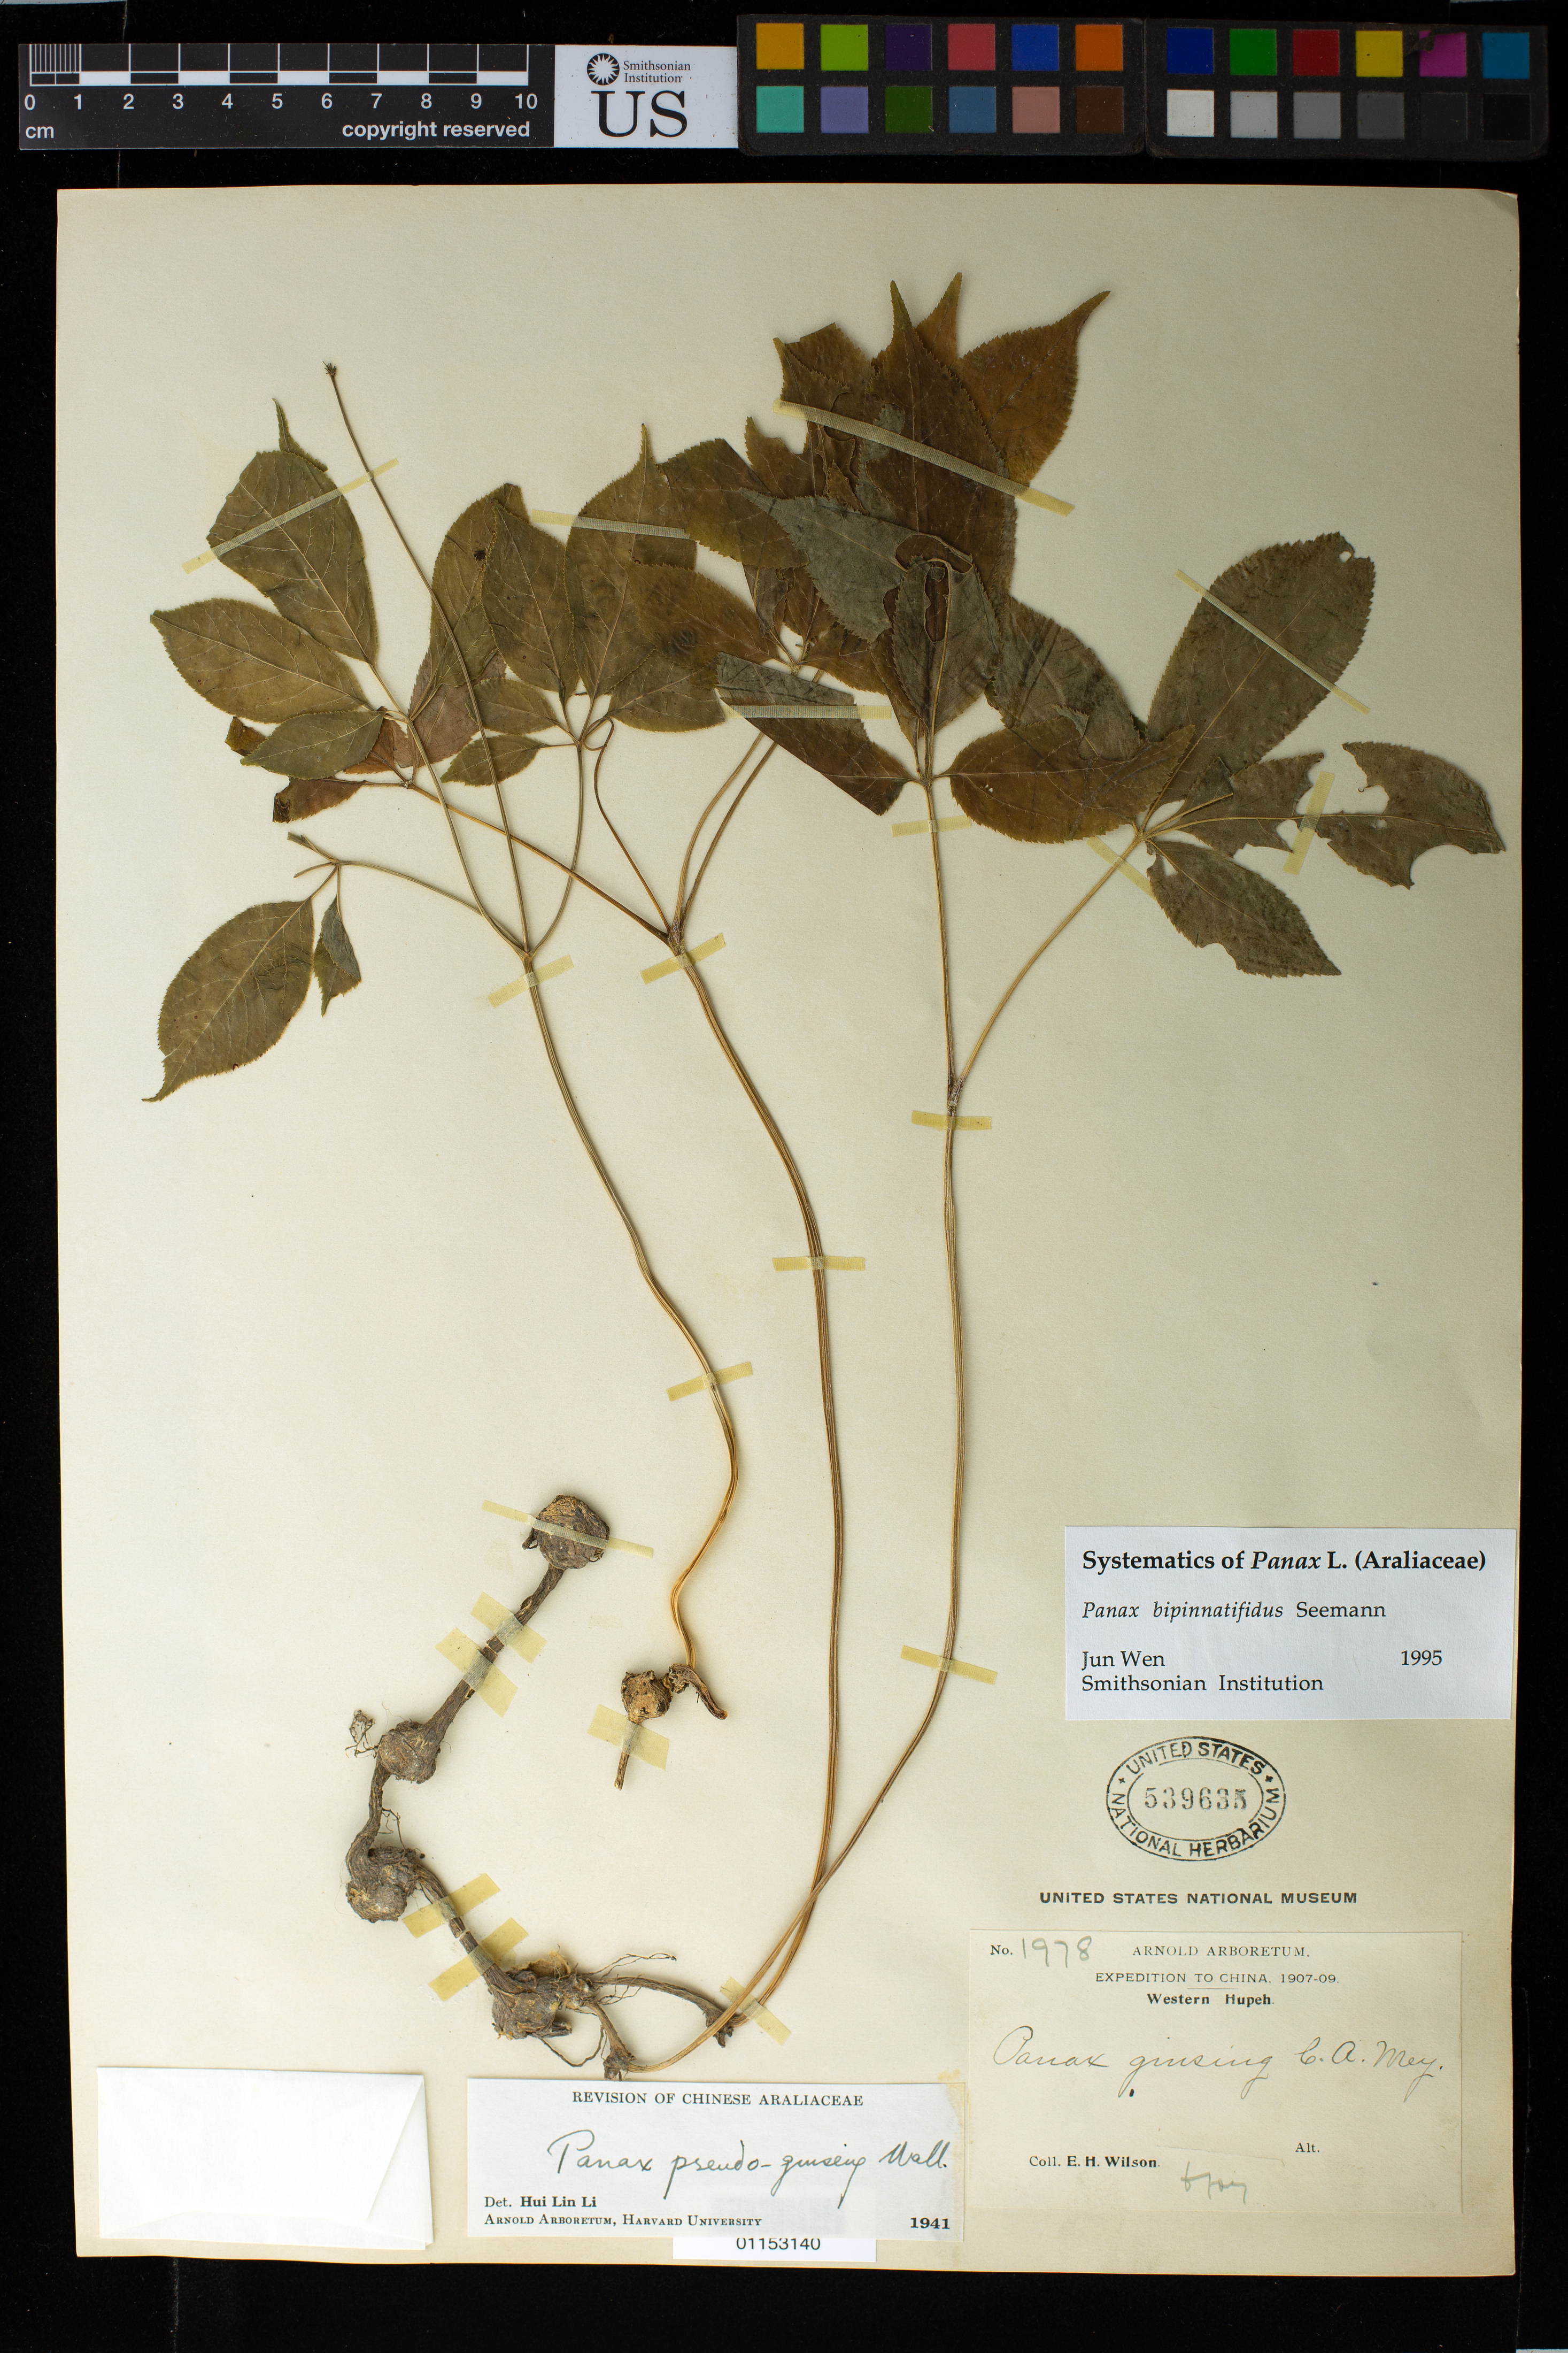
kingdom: Plantae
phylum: Tracheophyta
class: Magnoliopsida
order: Apiales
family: Araliaceae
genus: Panax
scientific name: Panax bipinnatifidus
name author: Seem.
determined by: Wen, Jun, (BOT), Smithsonian Institution - National Museum of Natural History (UNITED STATES)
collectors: E. H. Wilson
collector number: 1978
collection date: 1907-06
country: China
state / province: Hubei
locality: Western Hupeh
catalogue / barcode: US 539635